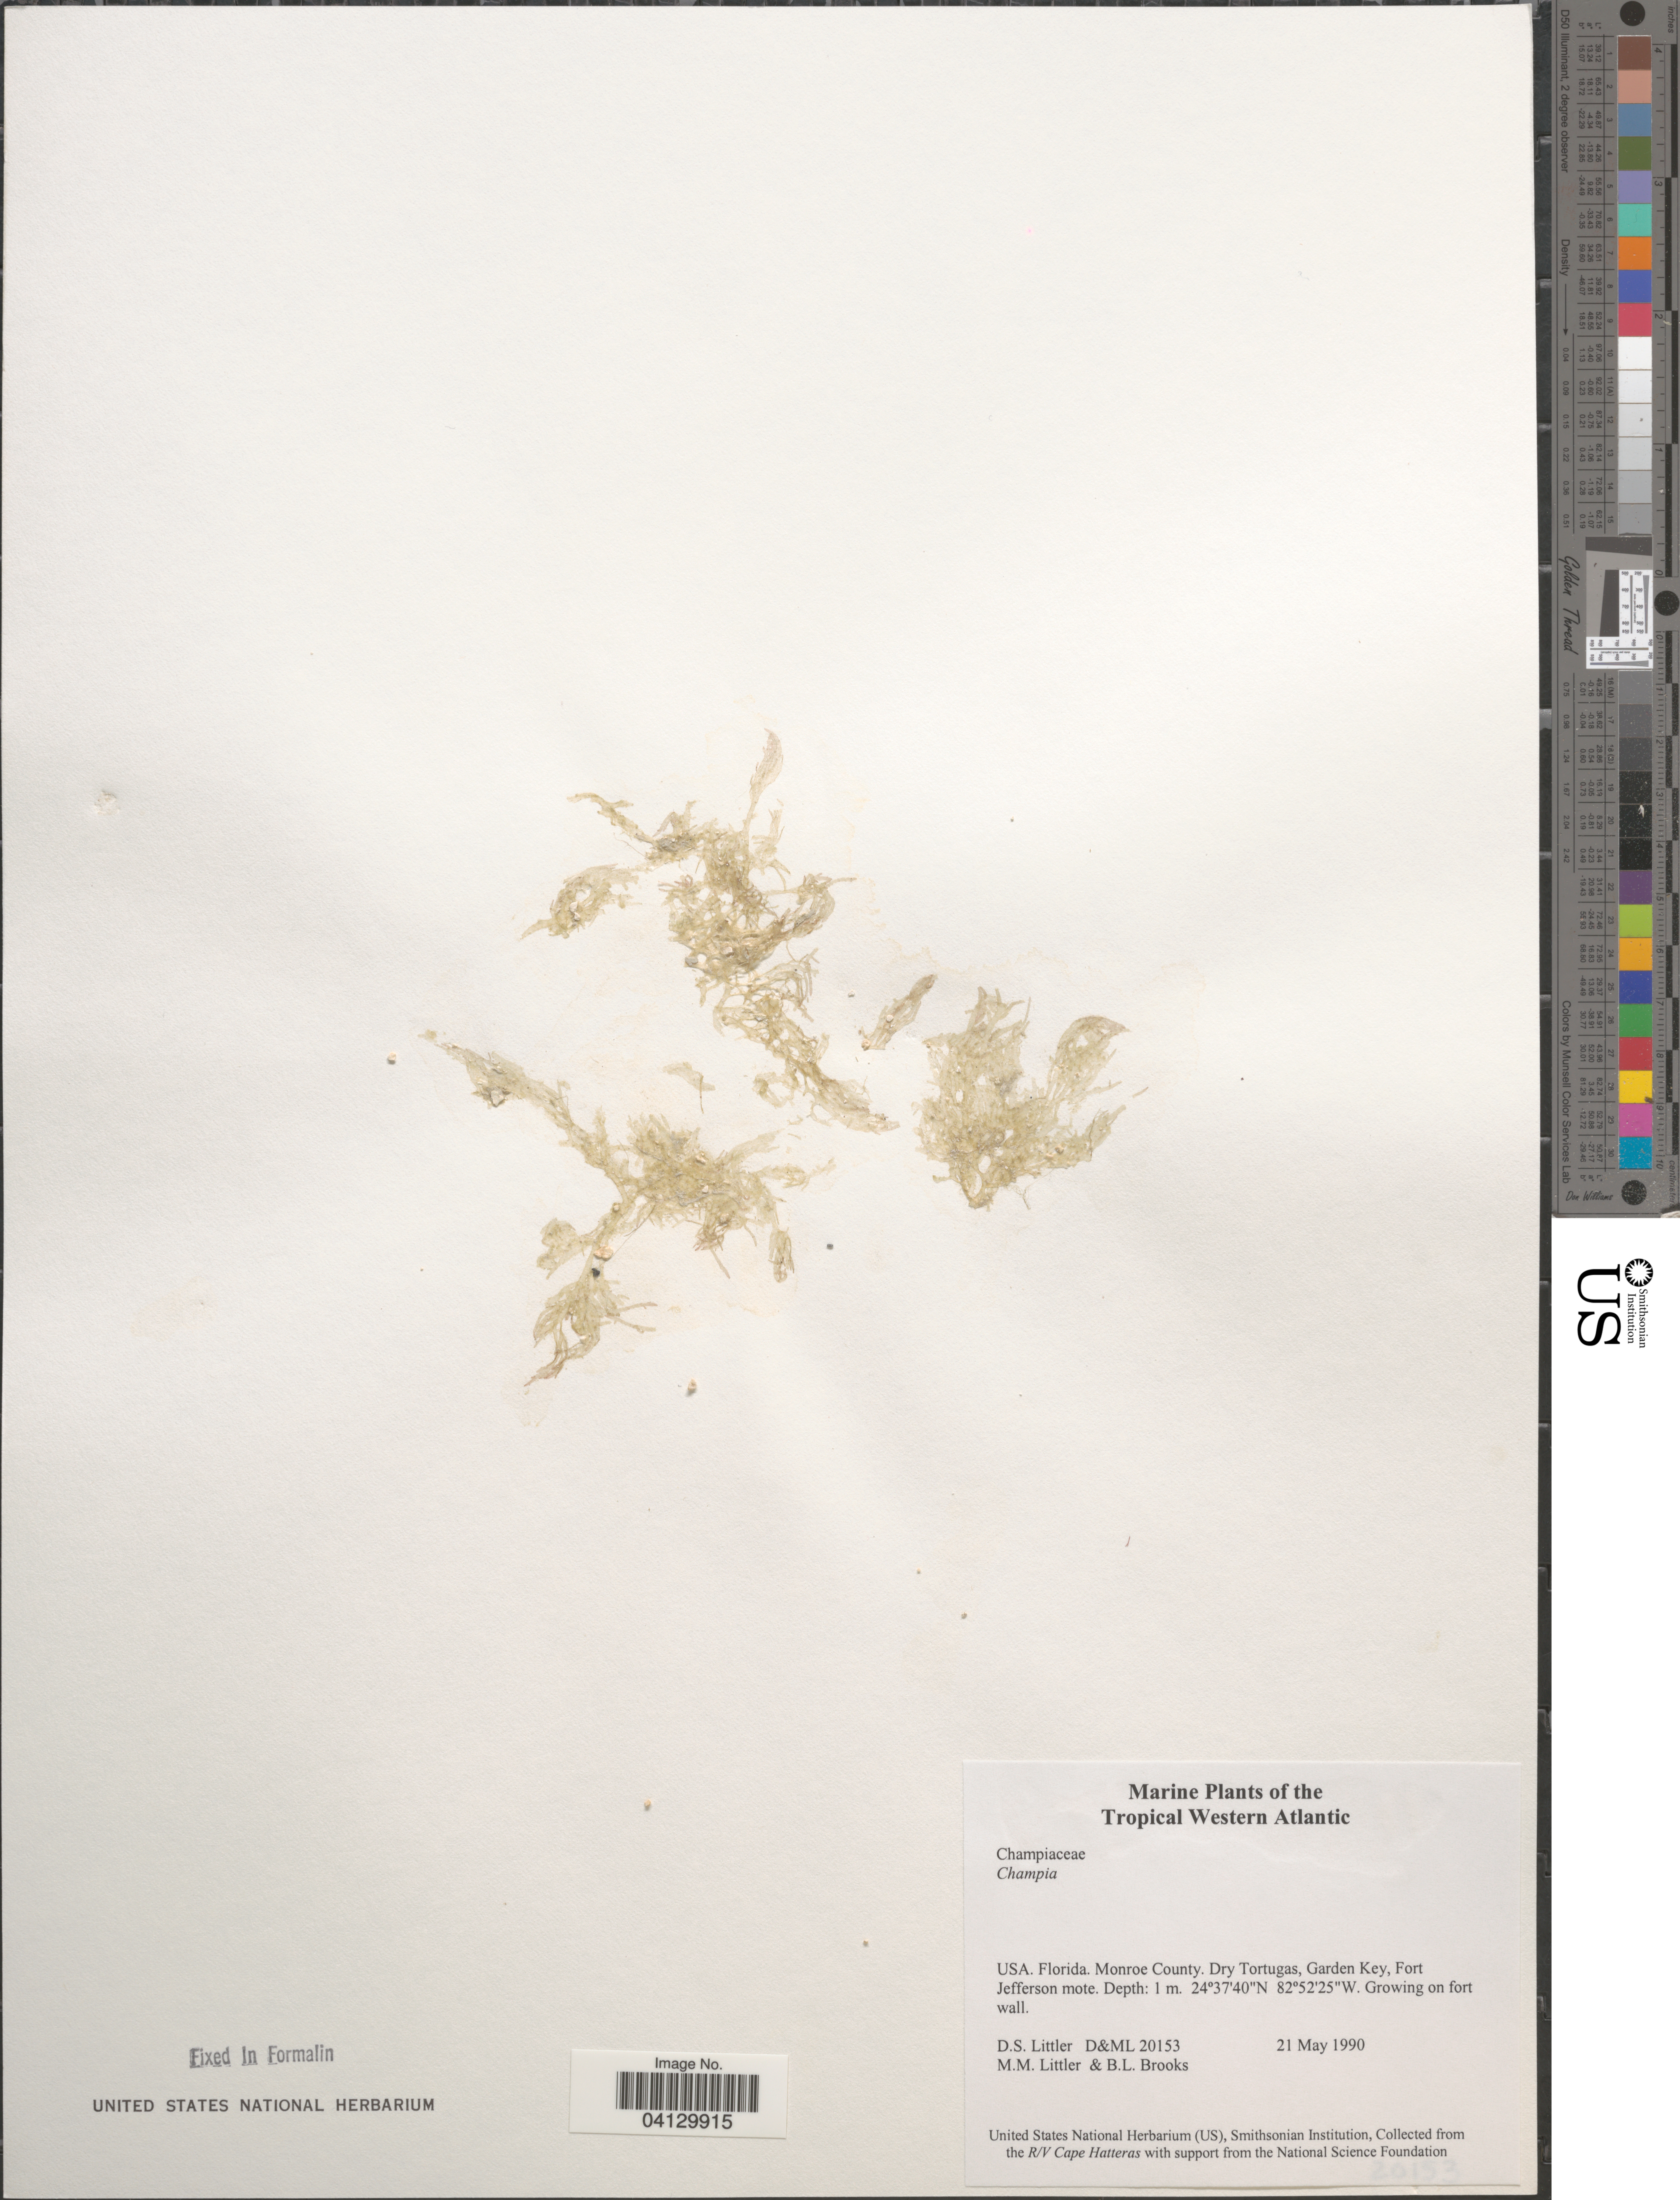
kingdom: Plantae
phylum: Rhodophyta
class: Florideophyceae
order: Rhodymeniales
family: Champiaceae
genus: Champia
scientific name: Champia sp.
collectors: D. S. Littler & B. Brooks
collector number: D&ML20153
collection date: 1990-05-21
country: United States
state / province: Florida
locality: Tropical Western Atlantic. Monroe County. Dry Tortugas, Garden Key, Fort Jefferson mote.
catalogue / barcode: US 328712